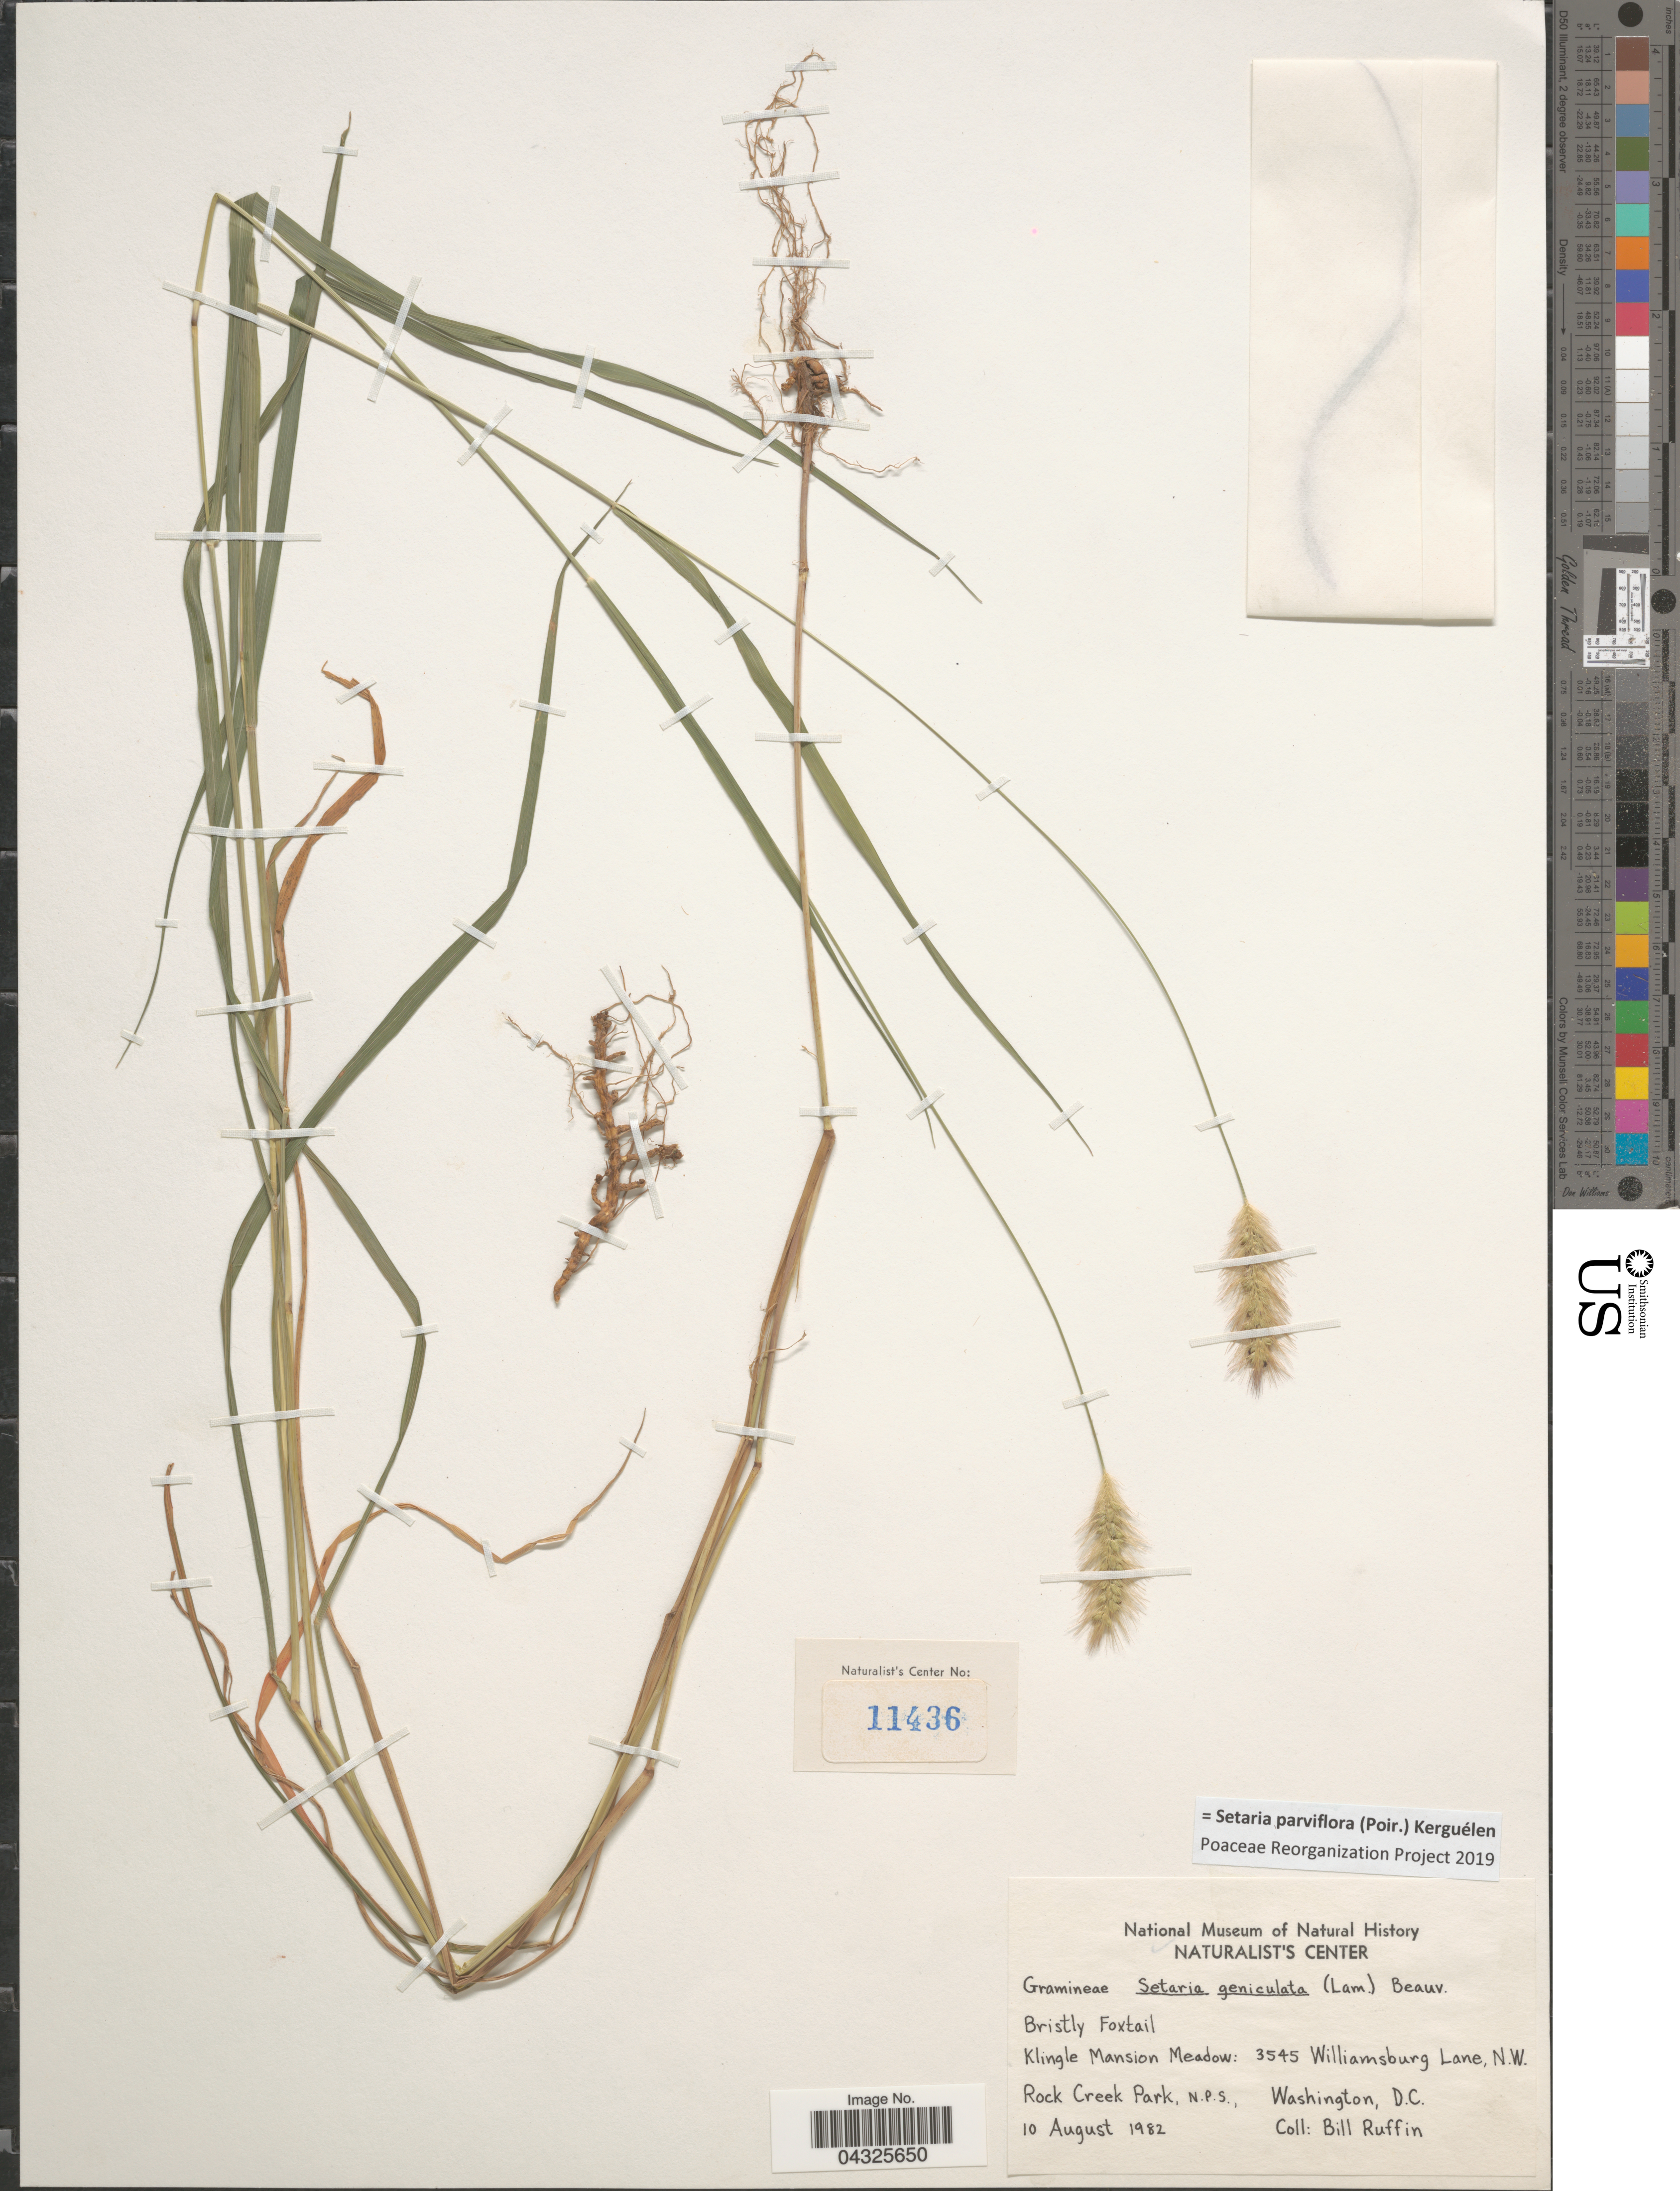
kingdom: Plantae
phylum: Tracheophyta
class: Liliopsida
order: Poales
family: Poaceae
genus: Setaria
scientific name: Setaria parviflora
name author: (Poir.) Kerguélen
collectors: B. Ruffin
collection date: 1982-08-10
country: United States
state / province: District of Columbia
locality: Bristly Foxtail. Klingle Mansion Meadow: 3545 Williamsburg Lane, N.W. Rock Creek Park, N.P.S.